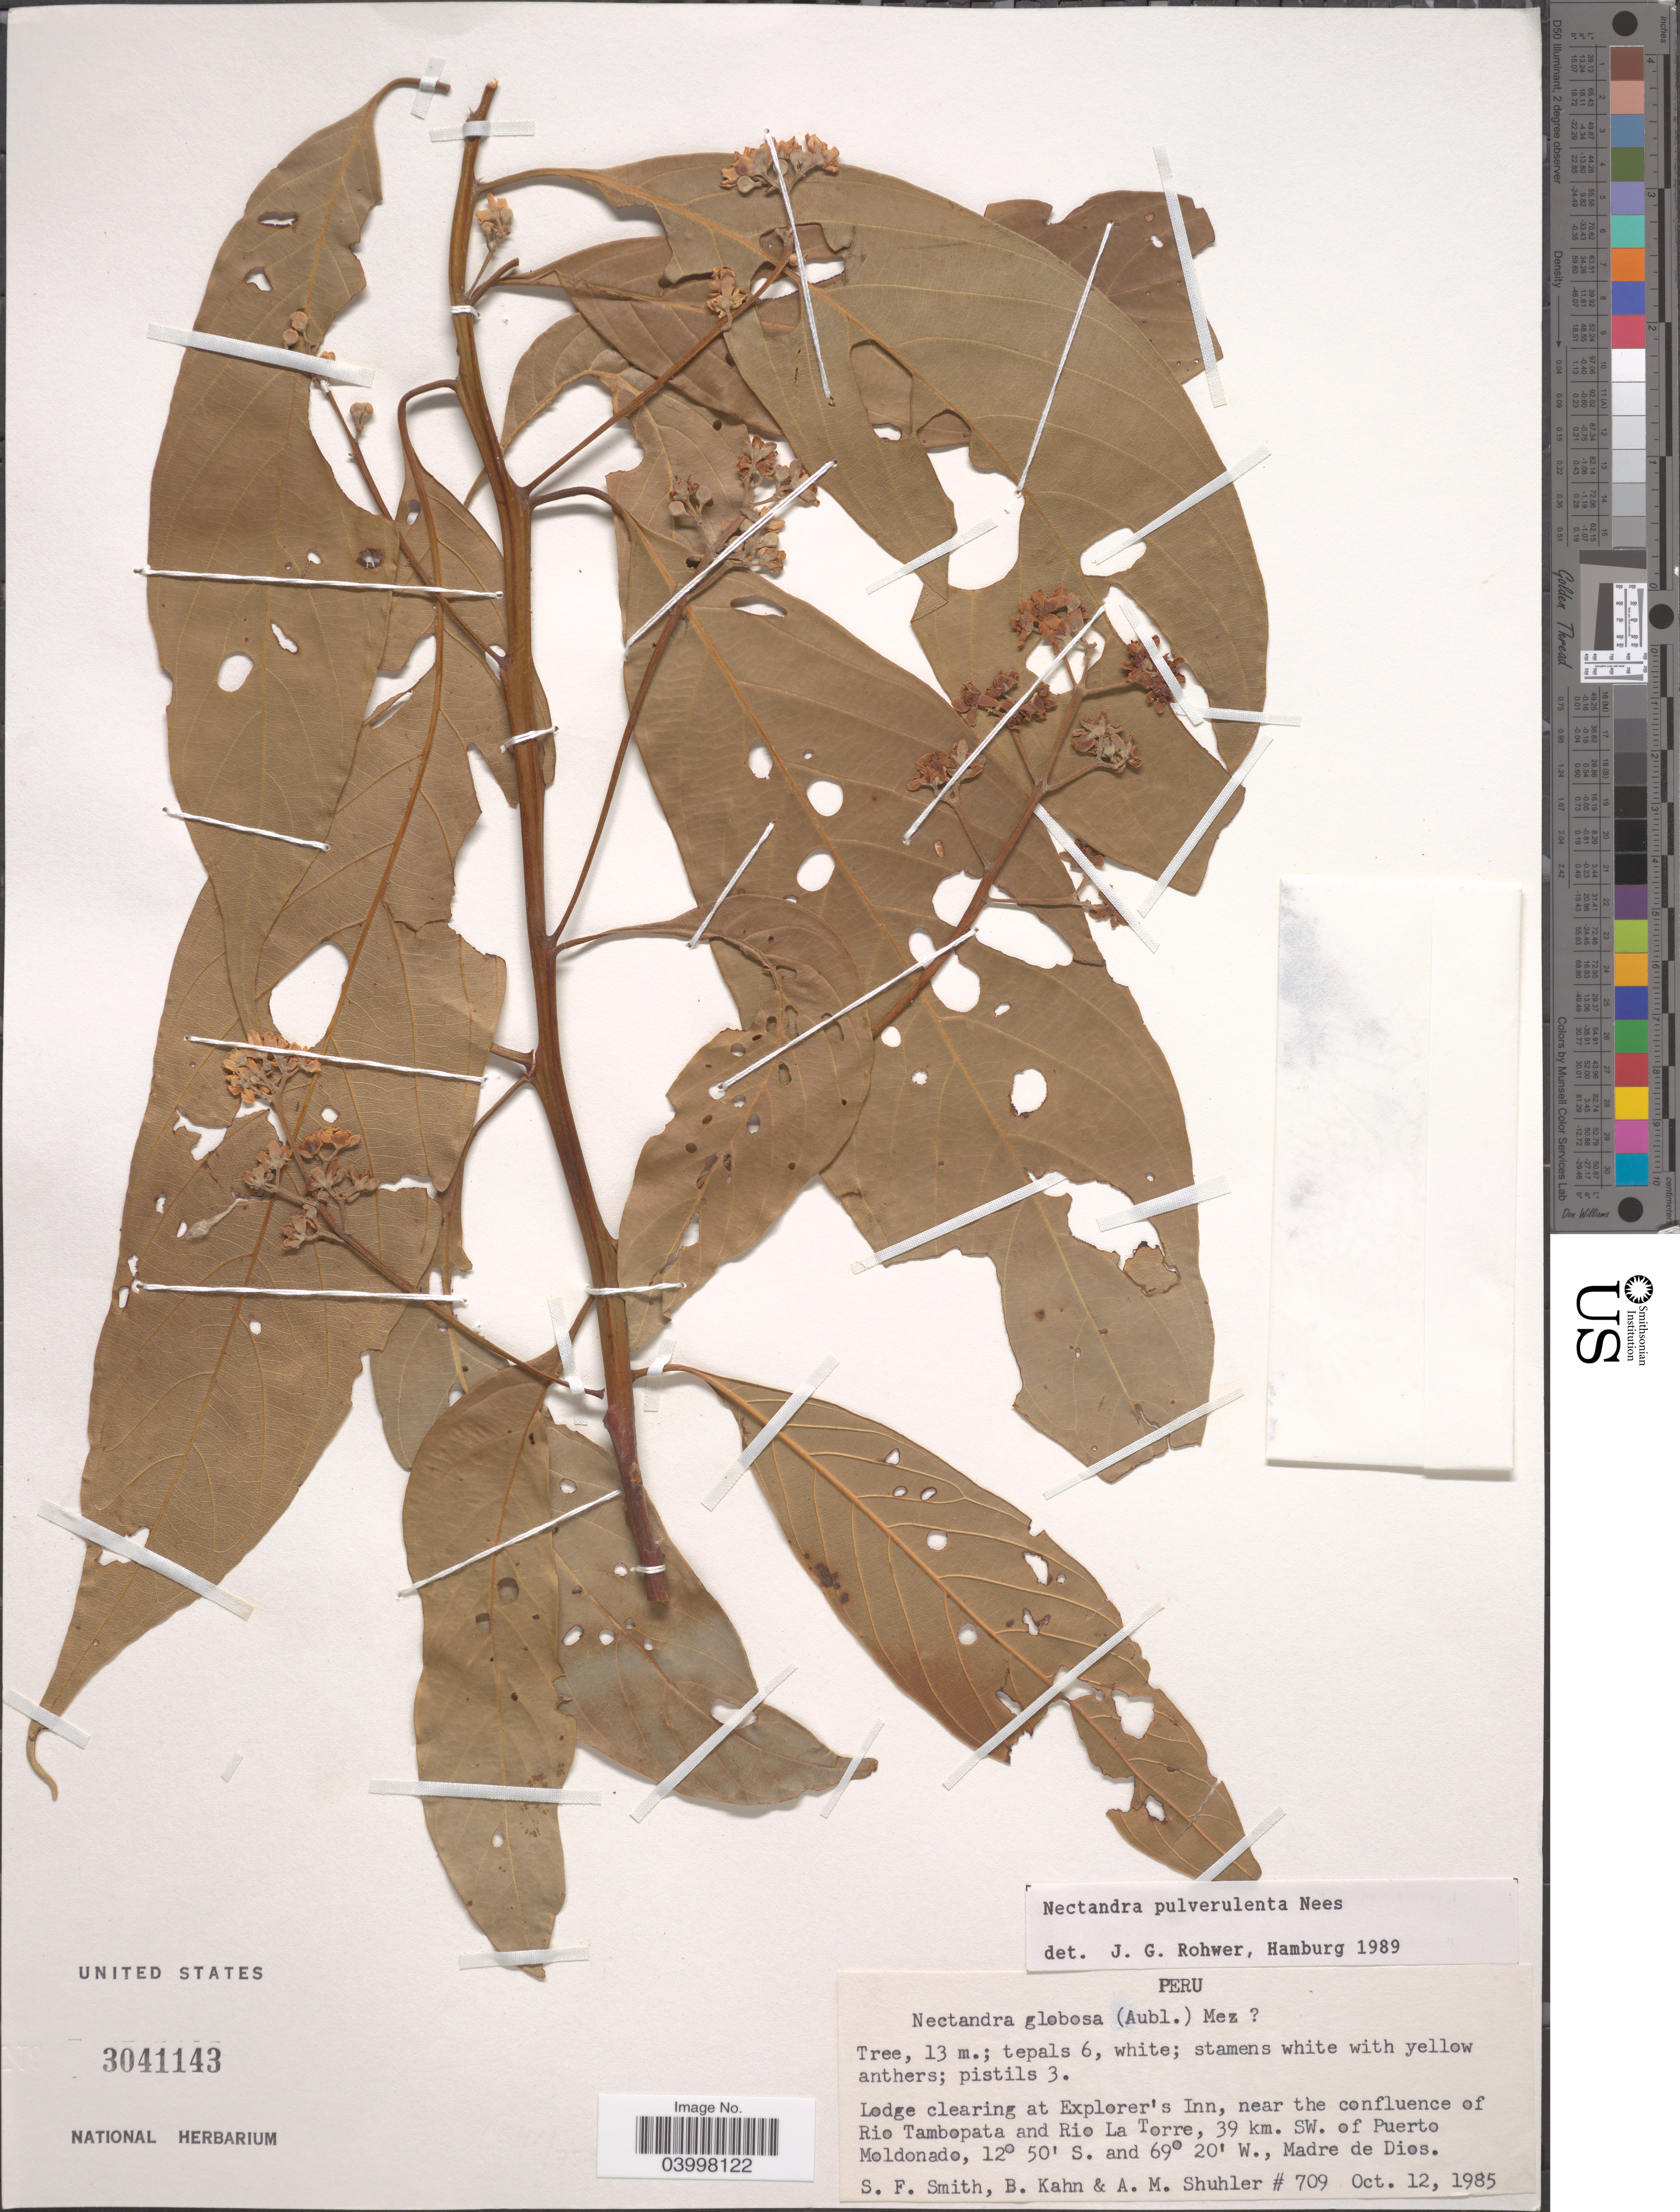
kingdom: Plantae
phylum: Tracheophyta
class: Magnoliopsida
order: Laurales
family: Lauraceae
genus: Nectandra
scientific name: Nectandra pulverulenta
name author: Nees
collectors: S.F. Smith, B. Kahn & A. Shuhler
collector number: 709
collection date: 1985-10-12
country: Peru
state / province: Madre de Dios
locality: Lodge clearing at Explorer's Inn, near the confluence of Rio Tambopata and Rio La Torre, 39 km. SW. of Puerto Moldonado.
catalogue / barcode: US 3041143